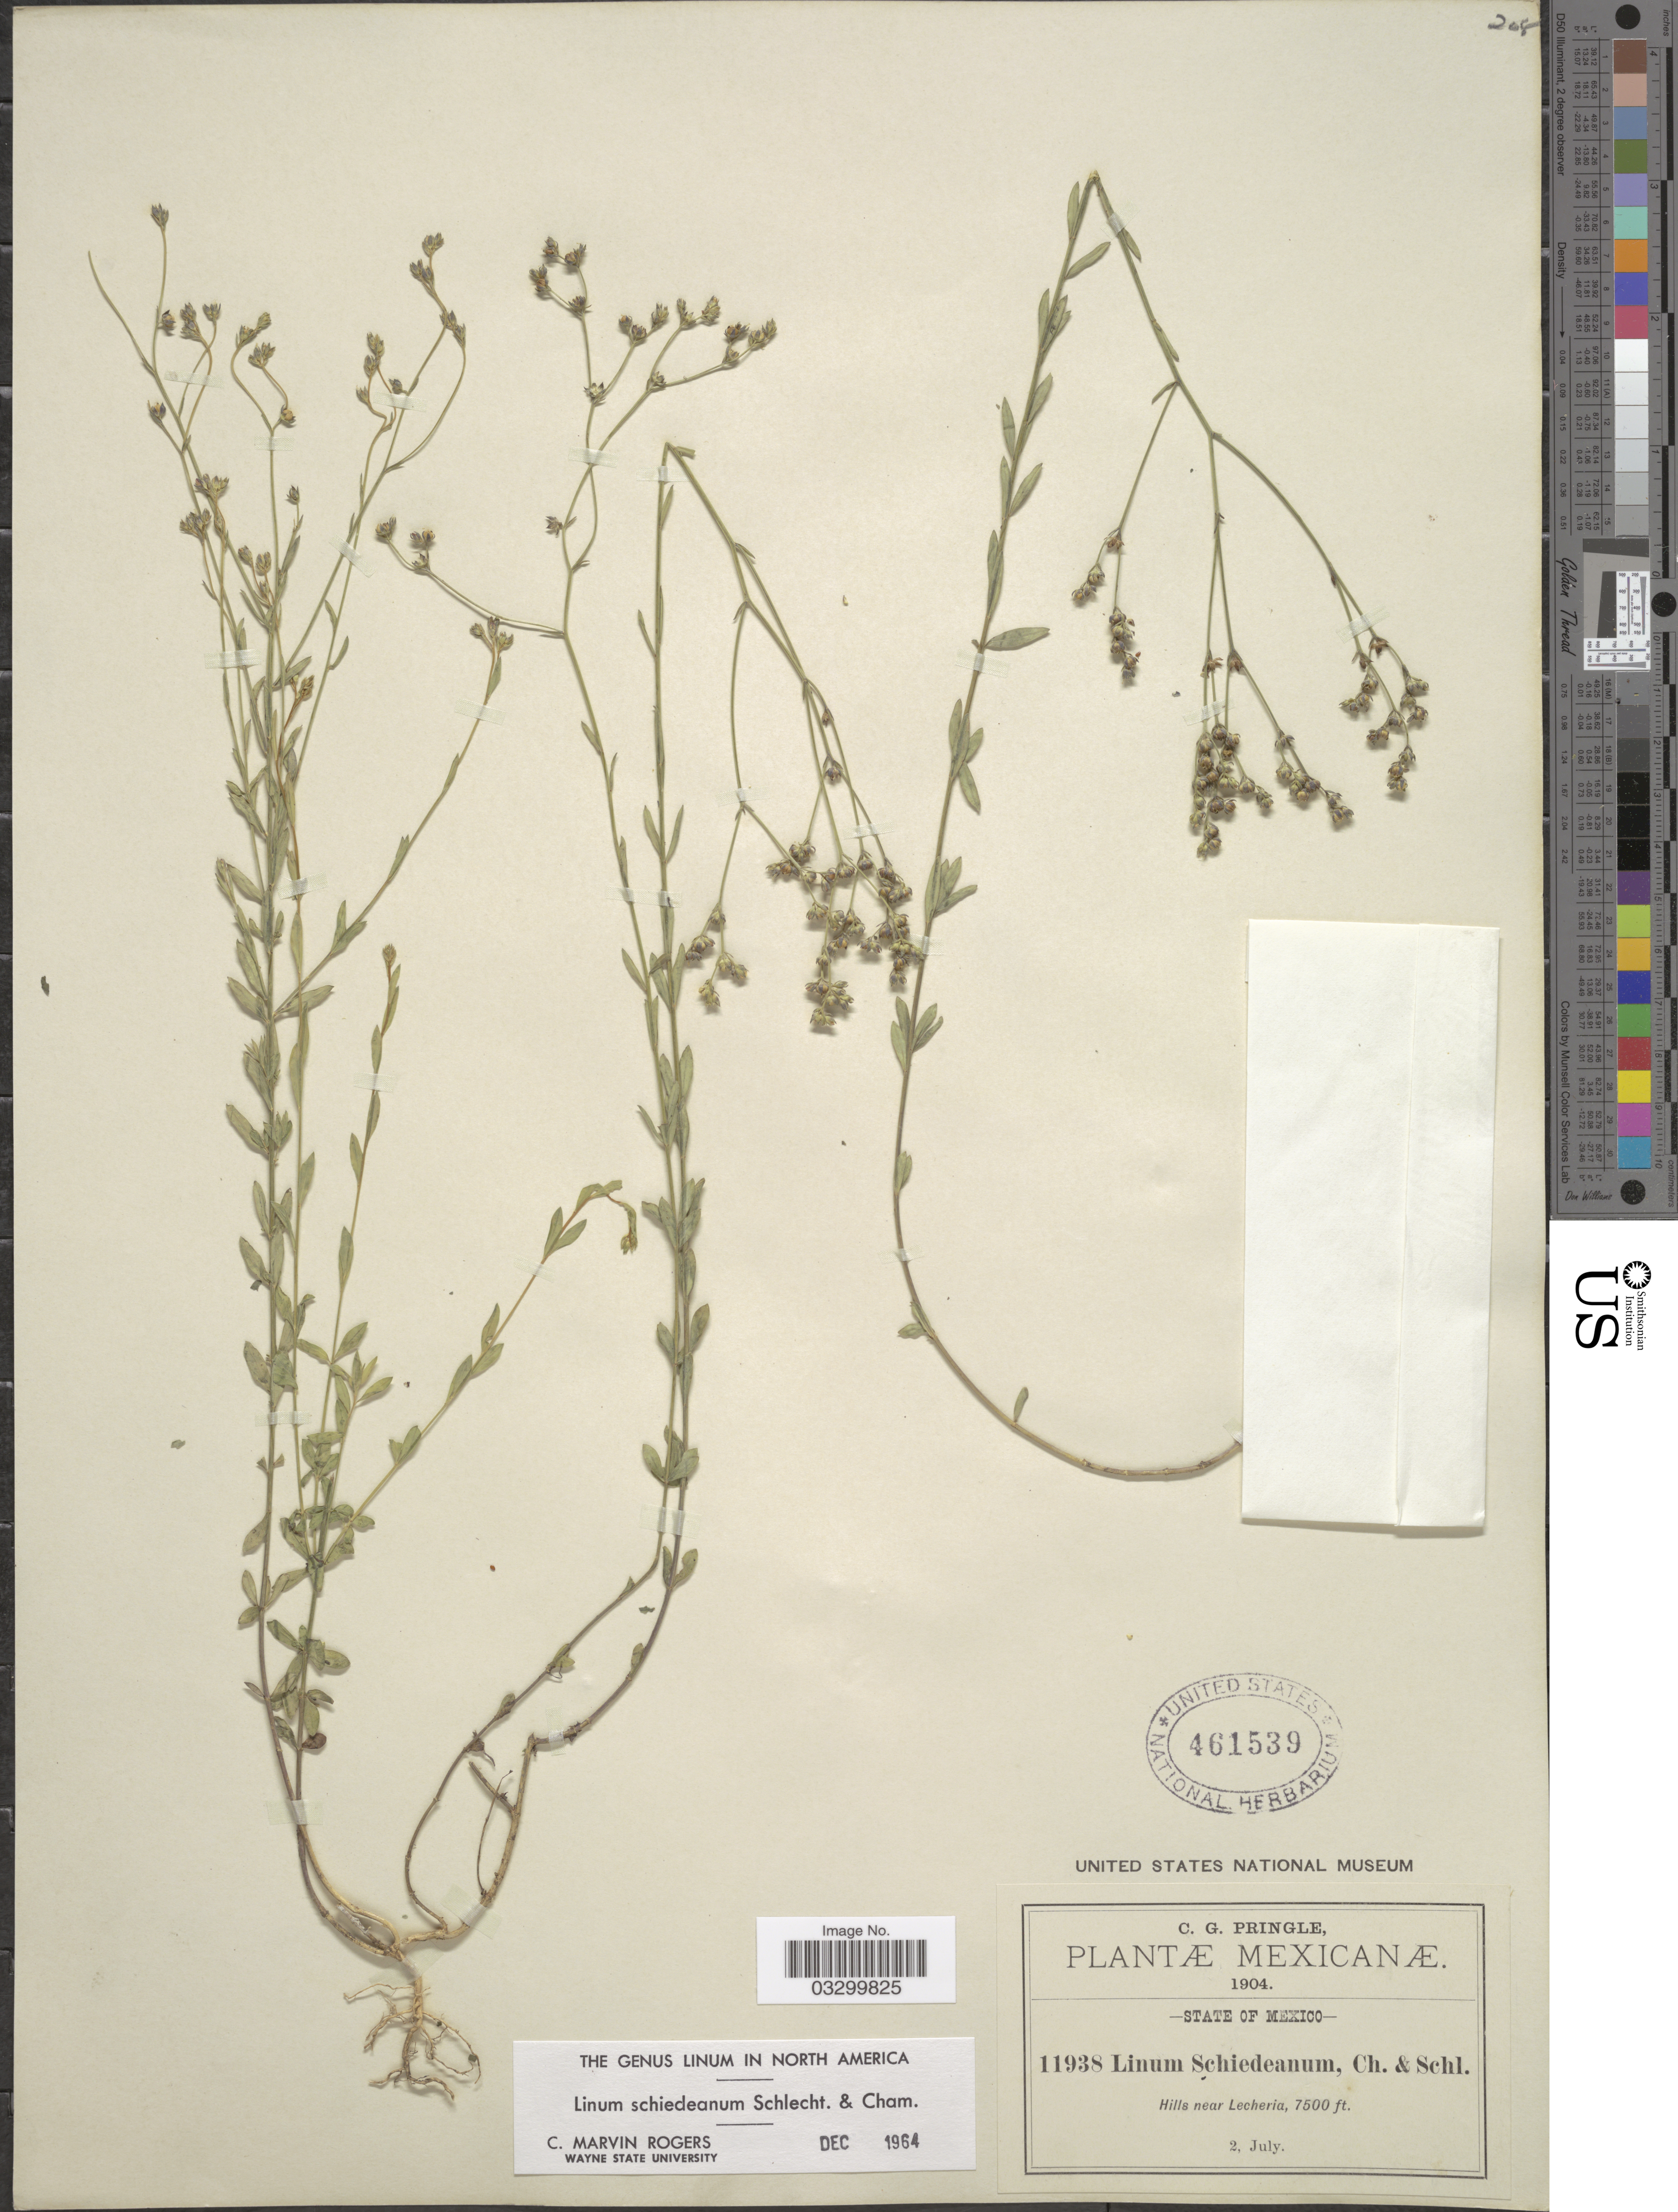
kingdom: Plantae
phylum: Tracheophyta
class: Magnoliopsida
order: Malpighiales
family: Linaceae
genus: Linum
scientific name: Linum schiedeanum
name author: Schltdl. & Cham.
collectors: C. G. Pringle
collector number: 11938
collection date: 1904-07-02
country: Mexico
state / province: México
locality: Hills near Lecheria.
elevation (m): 2286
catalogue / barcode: US 461539